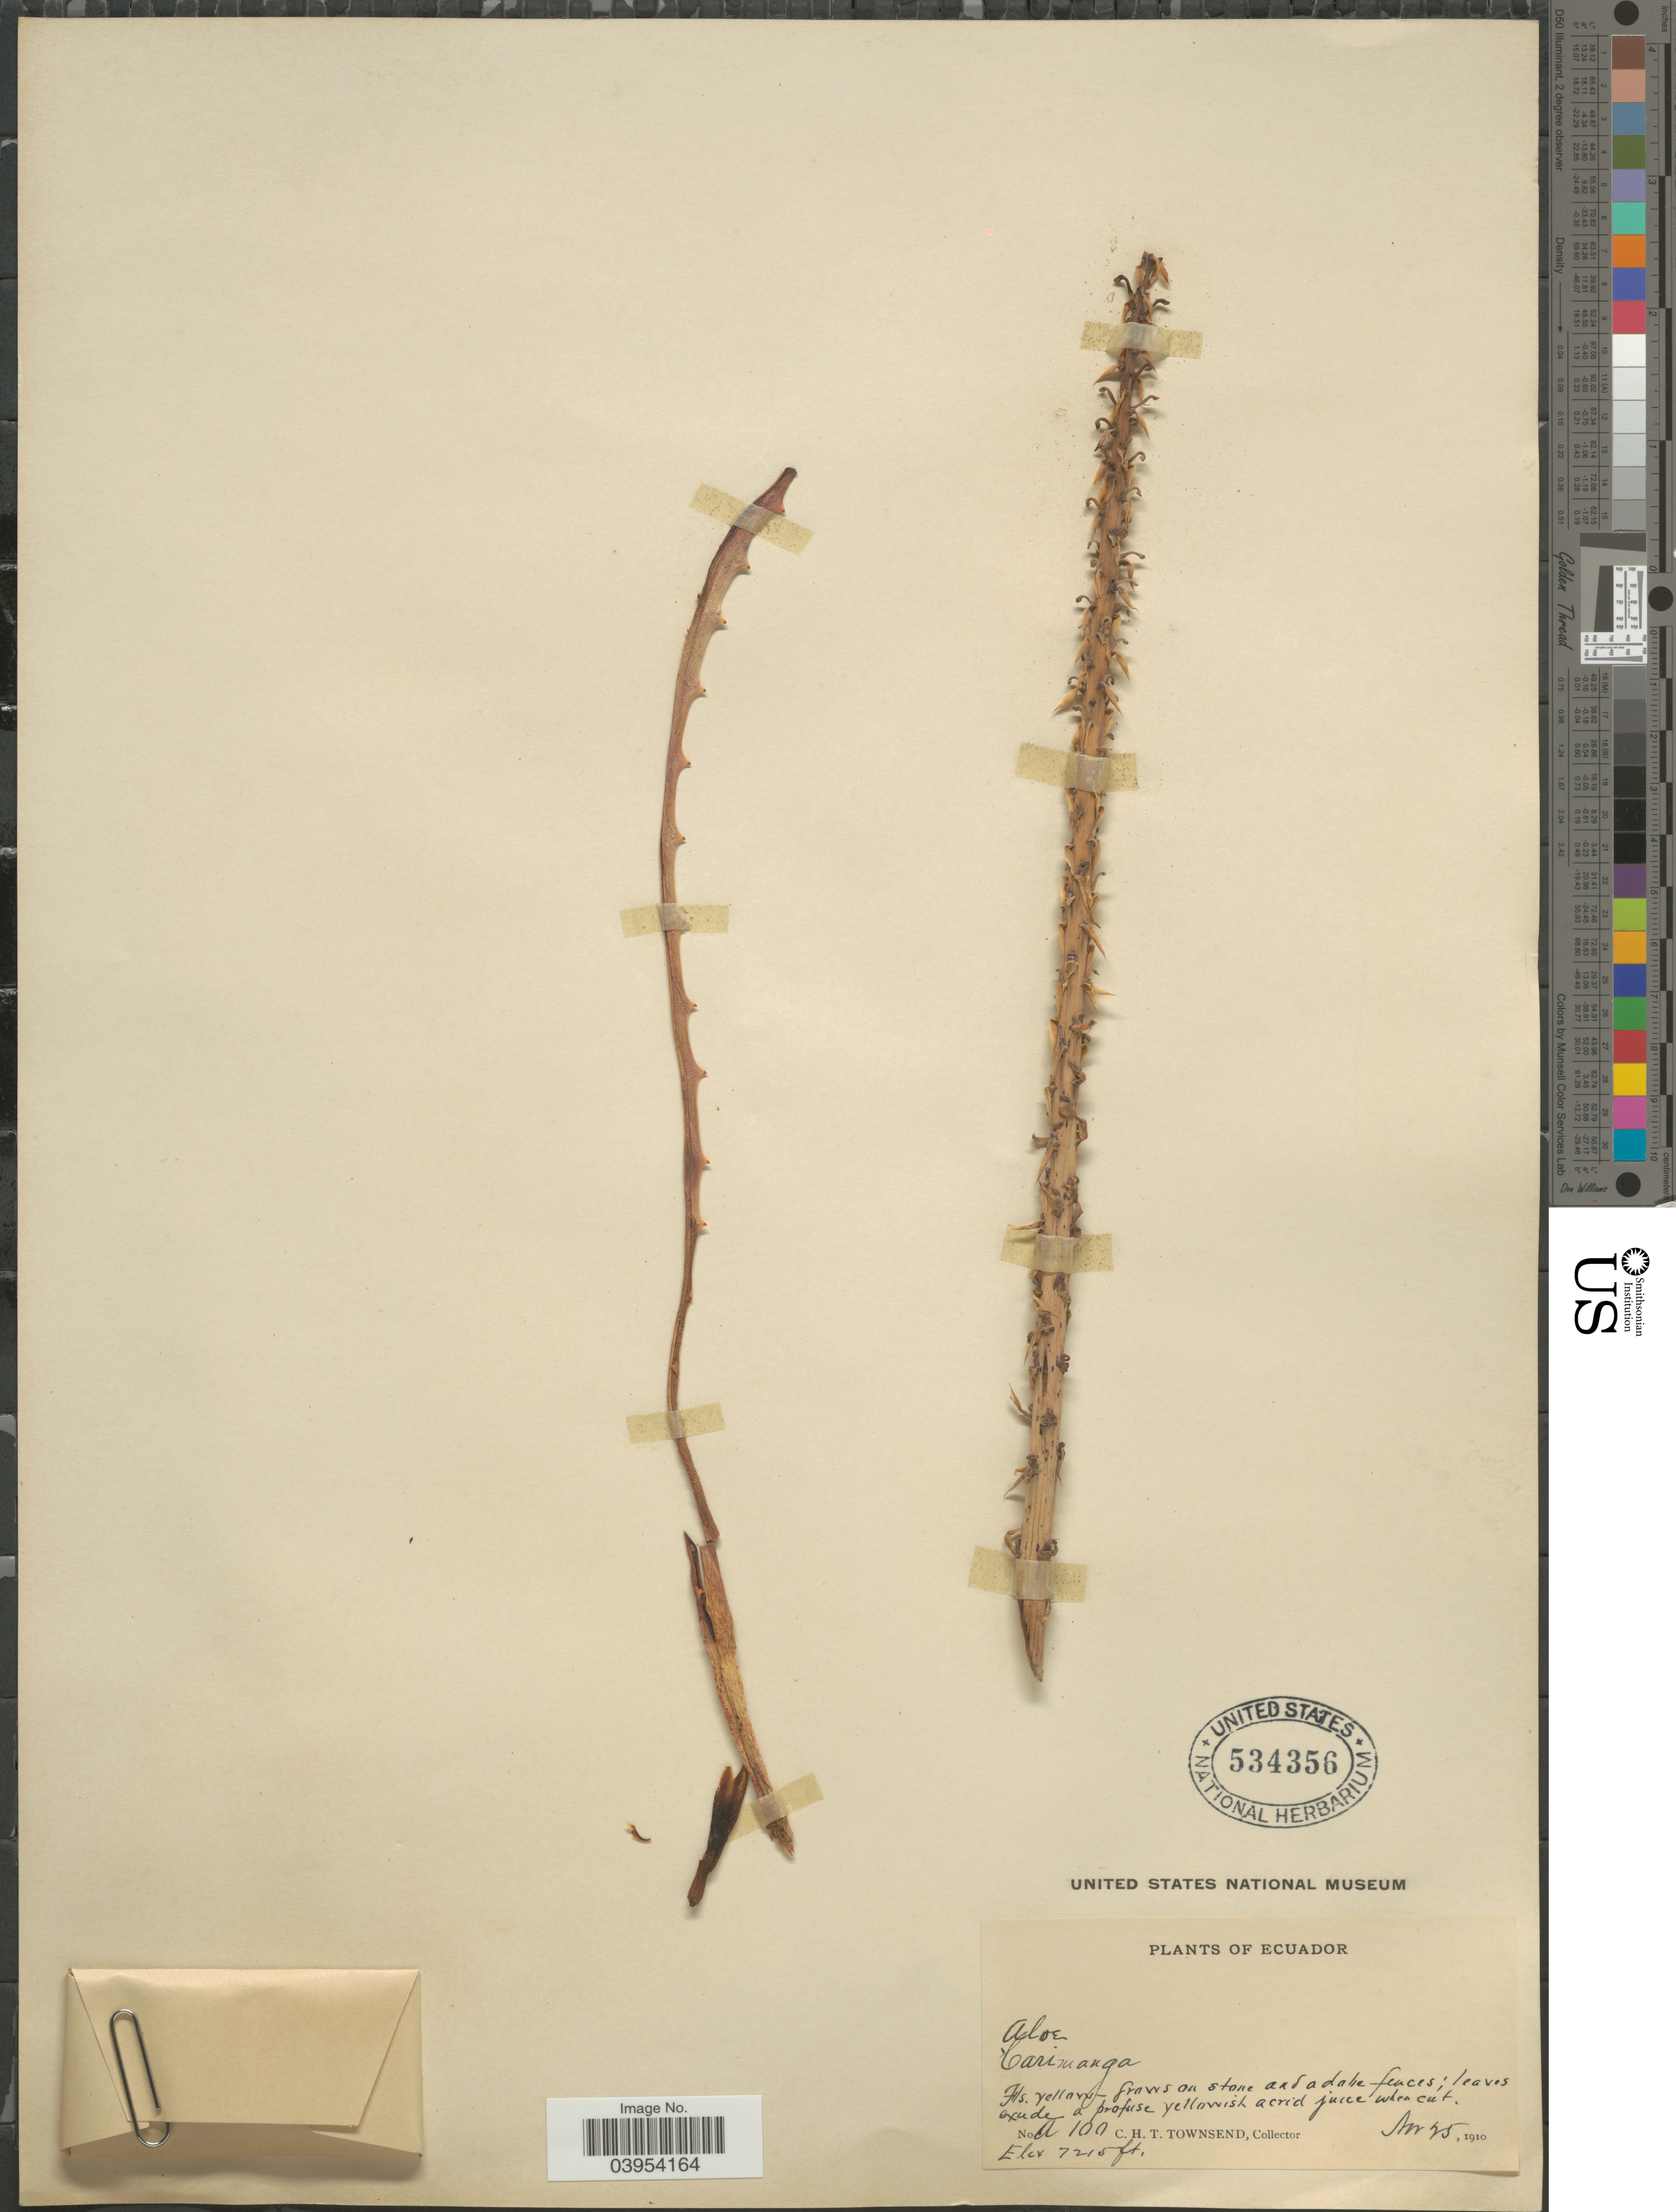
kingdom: Plantae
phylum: Tracheophyta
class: Liliopsida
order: Asparagales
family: Asphodelaceae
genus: Aloe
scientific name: Aloe sp.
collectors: C. H. T. Townsend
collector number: A100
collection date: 1910-11-25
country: Ecuador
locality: Cariamanga.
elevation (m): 2199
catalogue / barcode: US 534356